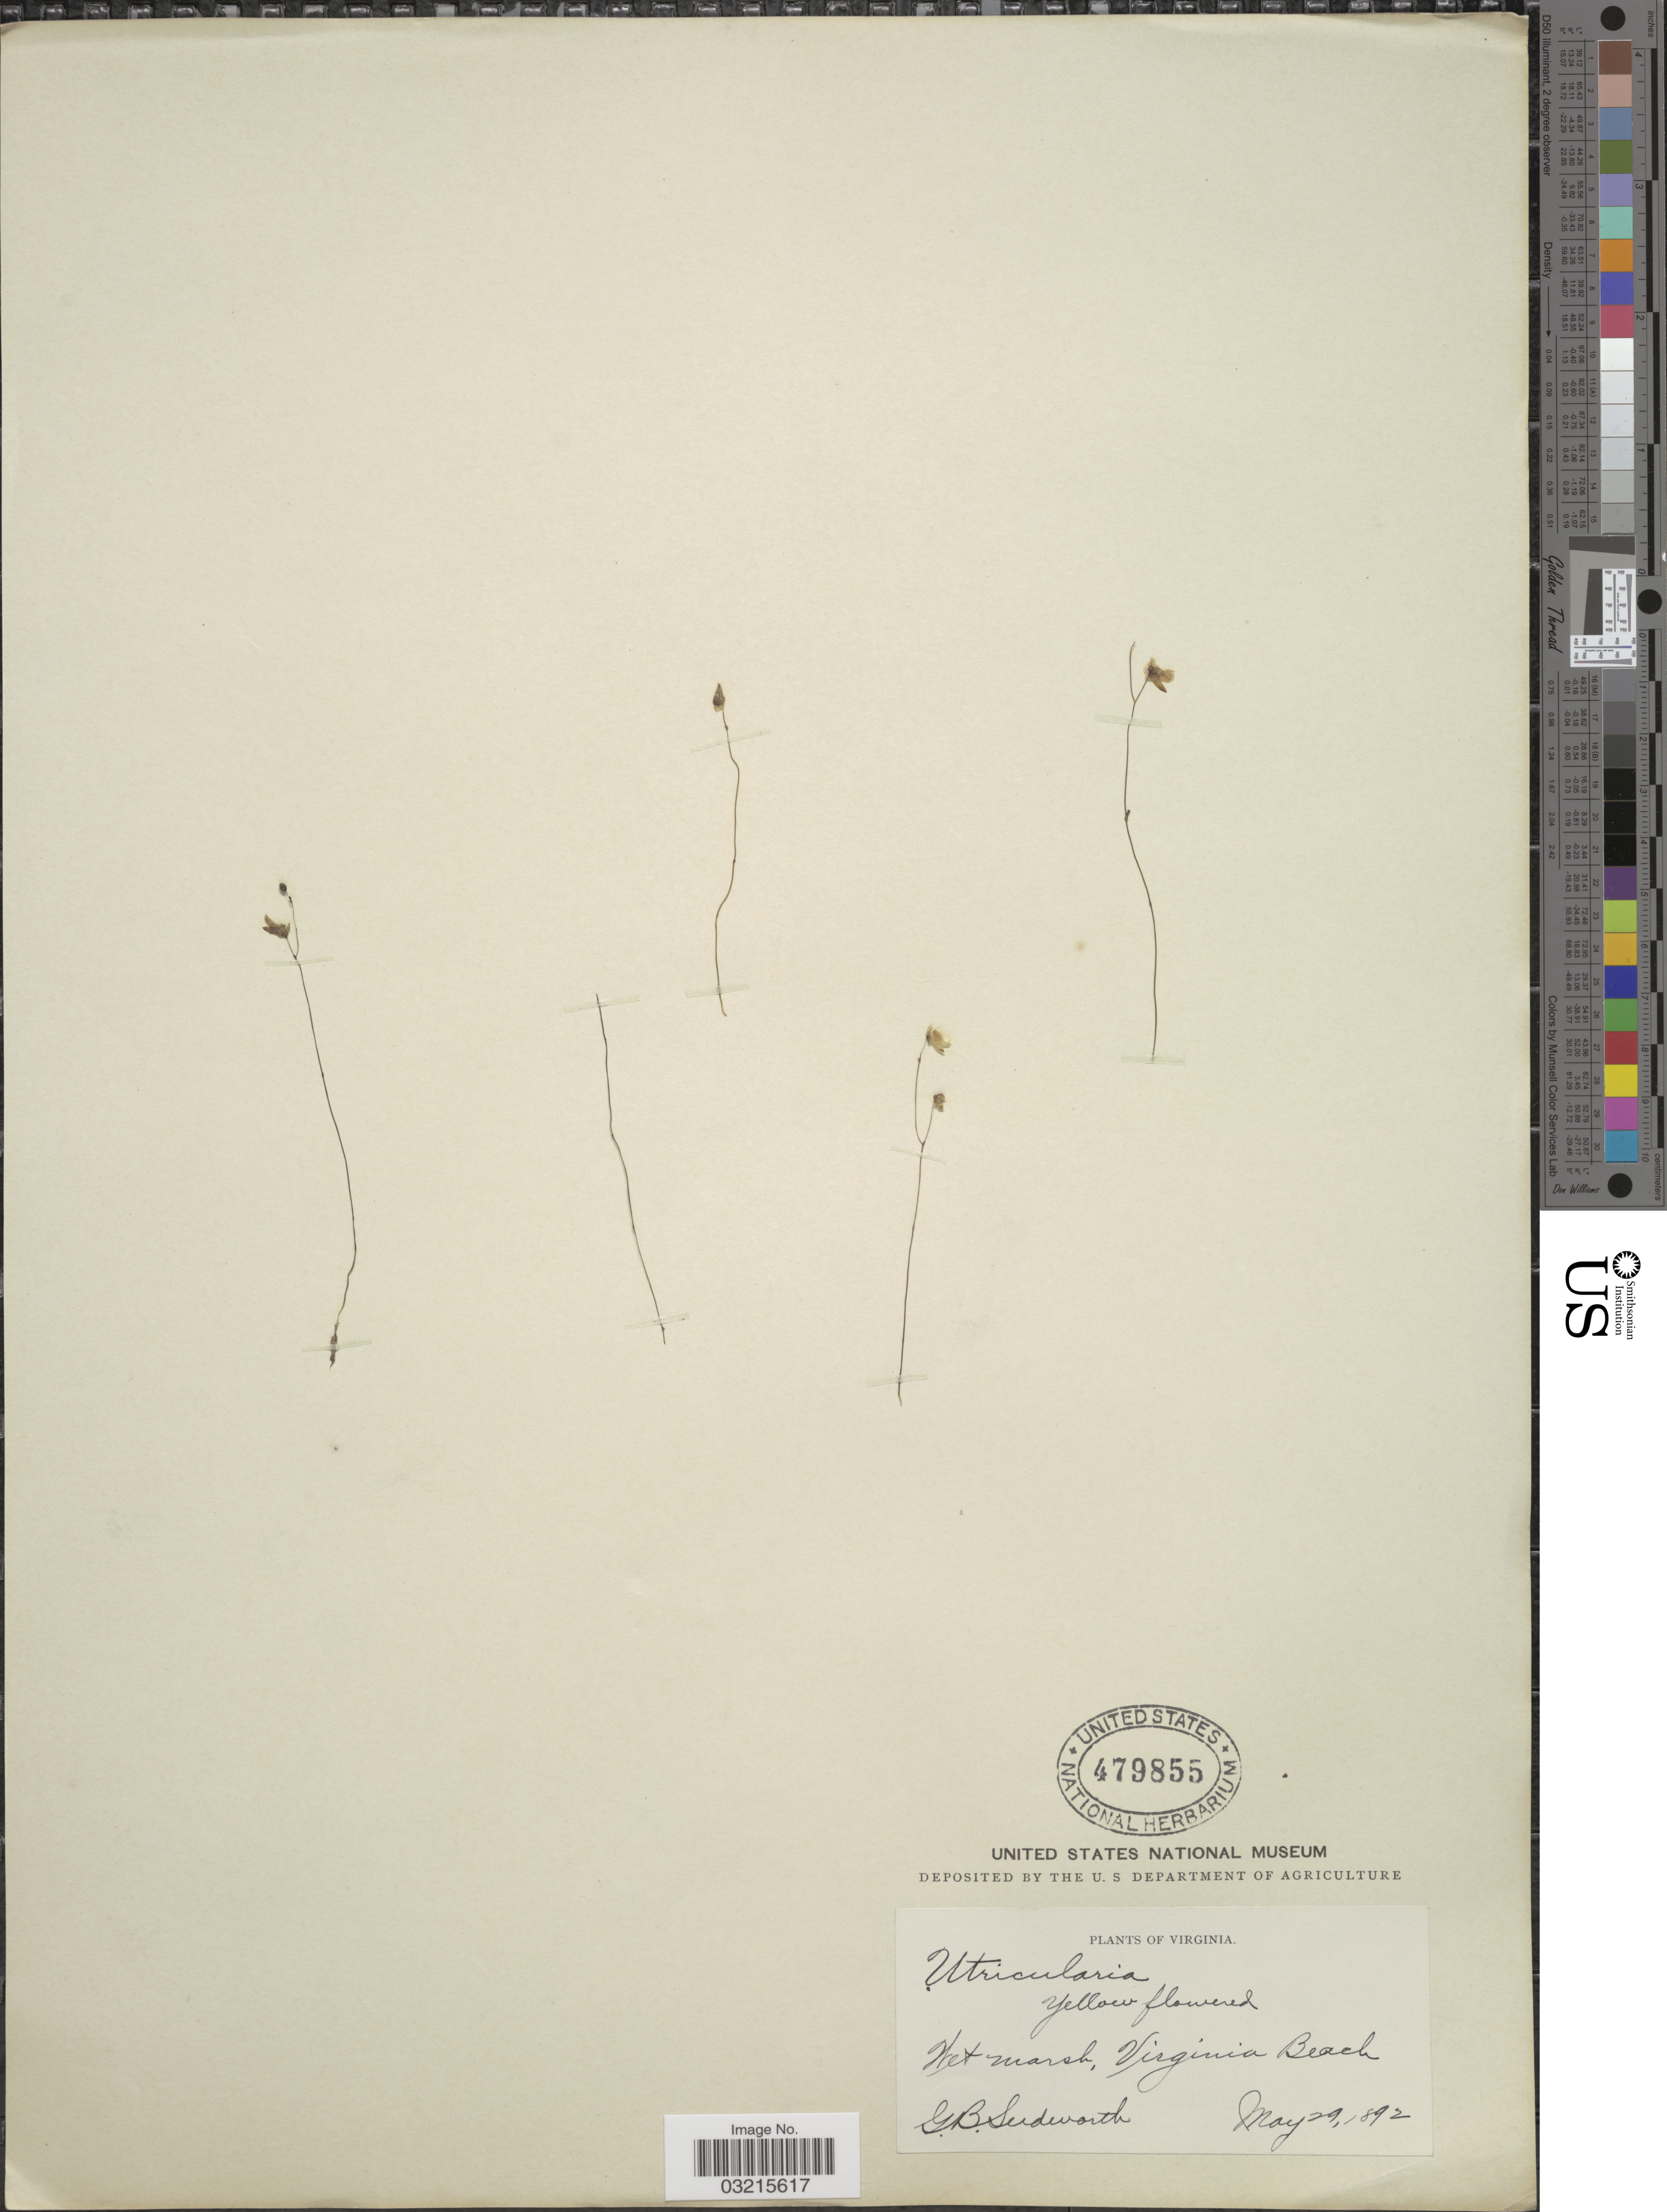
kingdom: Plantae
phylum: Tracheophyta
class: Magnoliopsida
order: Lamiales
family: Lentibulariaceae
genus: Utricularia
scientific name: Utricularia subulata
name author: L.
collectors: G. B. Sudworth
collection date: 1892-05-29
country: United States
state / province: Virginia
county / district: City of Virginia Beach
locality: Virginia Beach.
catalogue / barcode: US 479855